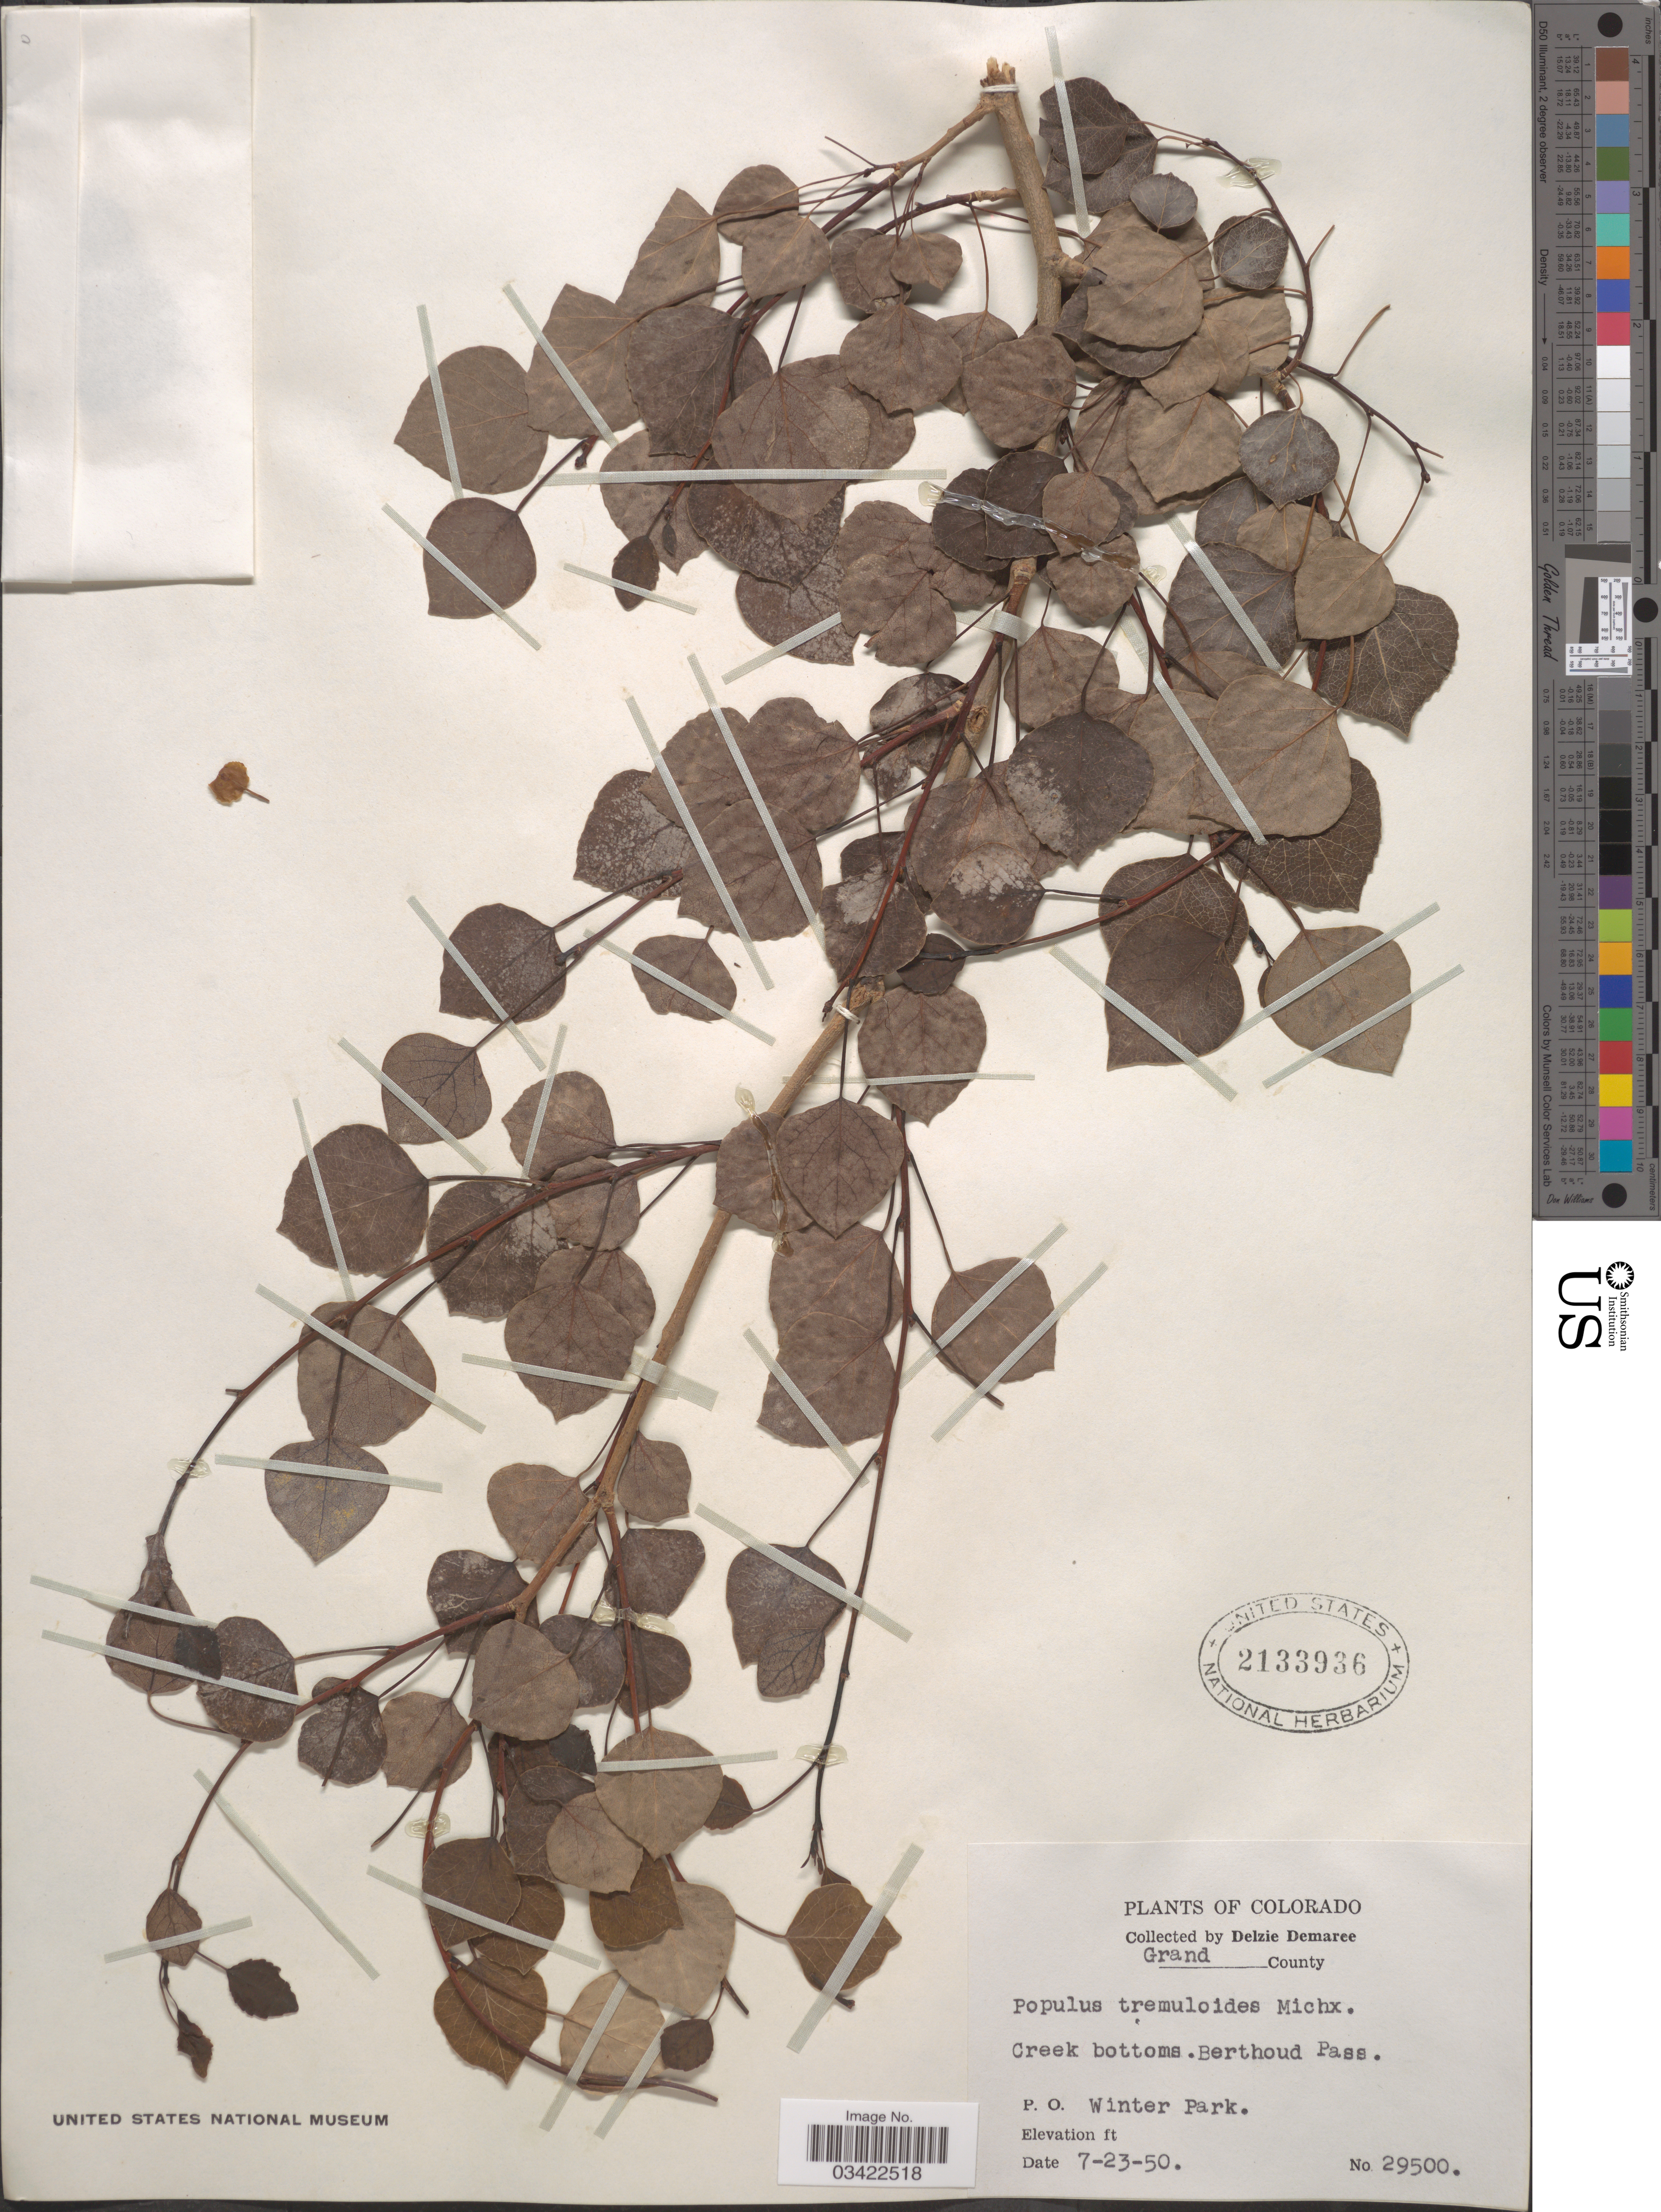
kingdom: Plantae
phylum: Tracheophyta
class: Magnoliopsida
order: Malpighiales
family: Salicaceae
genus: Populus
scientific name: Populus tremuloides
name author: Michx.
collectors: D. Demaree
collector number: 29500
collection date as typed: Transcribed d/m/y: 23/7/50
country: United States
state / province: Colorado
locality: Grand County. Creek bottoms. Berthoud Pass. P.O. Winter Park.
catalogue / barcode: US 2133936